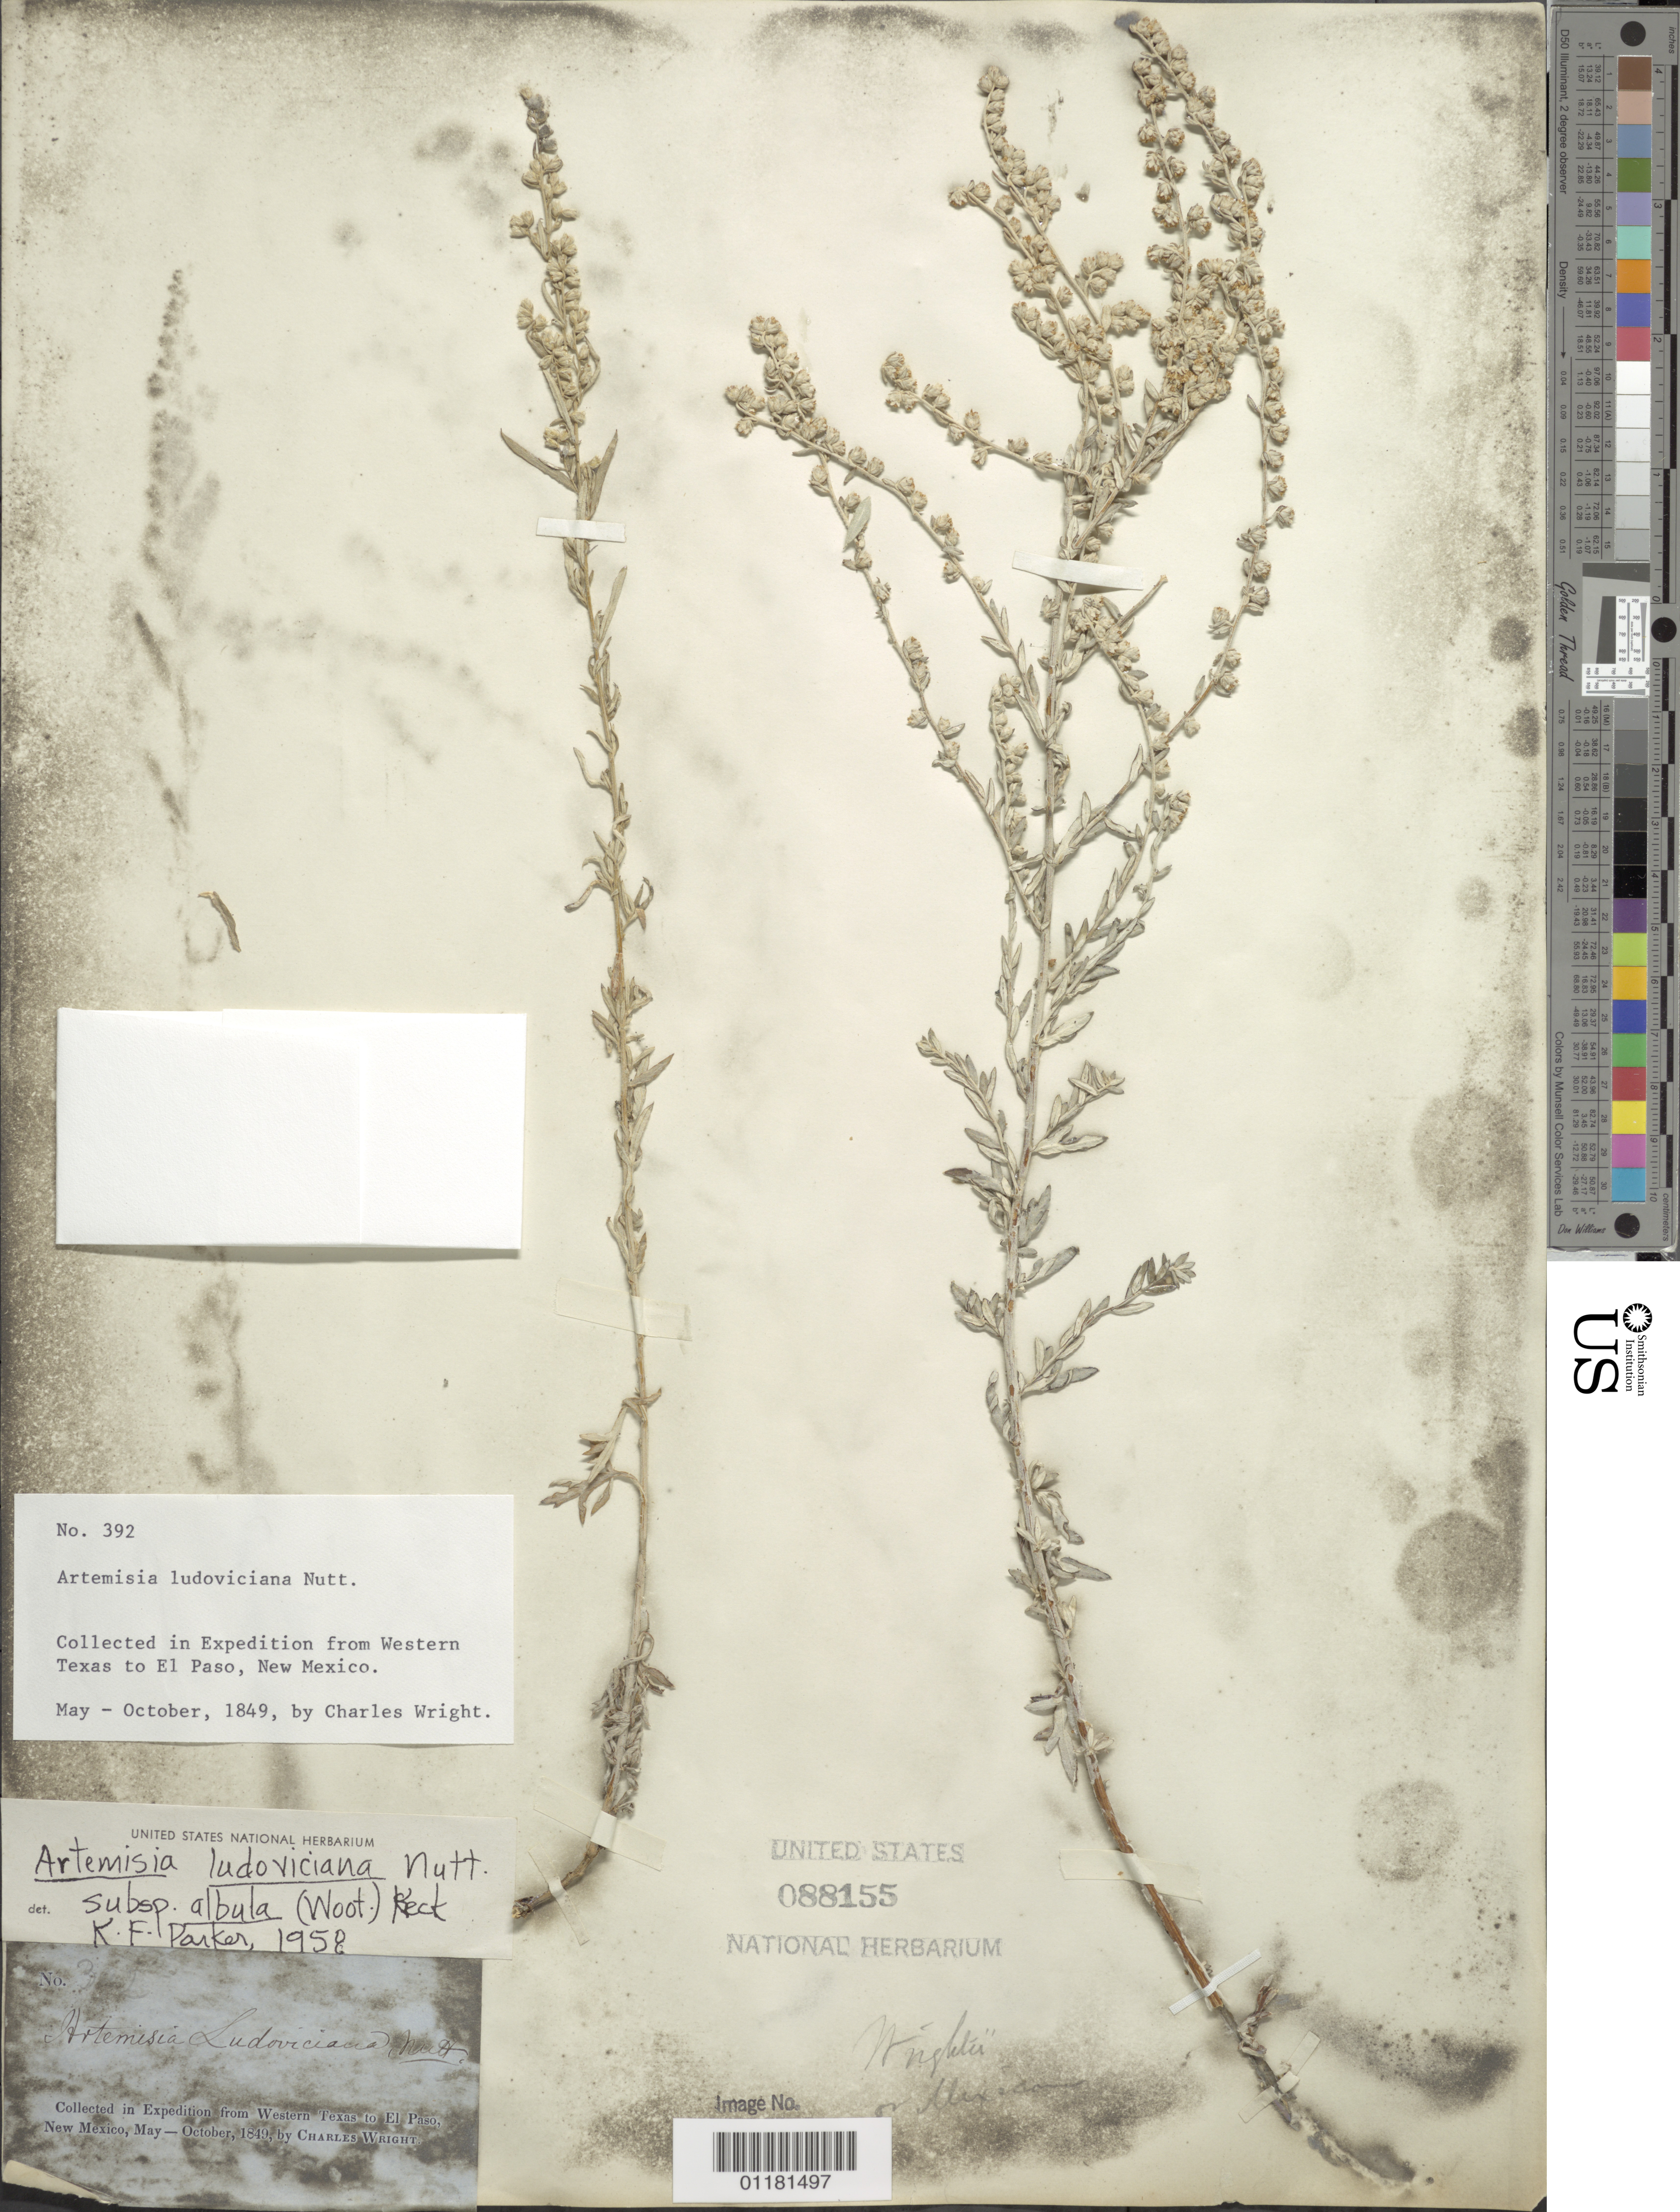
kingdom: Plantae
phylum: Tracheophyta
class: Magnoliopsida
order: Asterales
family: Asteraceae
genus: Artemisia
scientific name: Artemisia ludoviciana subsp. albula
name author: (Wooton) D.D. Keck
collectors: C. Wright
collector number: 342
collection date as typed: May 1849 to -- Oct 1849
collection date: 1849-05/1849-10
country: United States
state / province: New Mexico / Texas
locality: W Texas to El Paso, New Mexico.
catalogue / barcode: US 88155